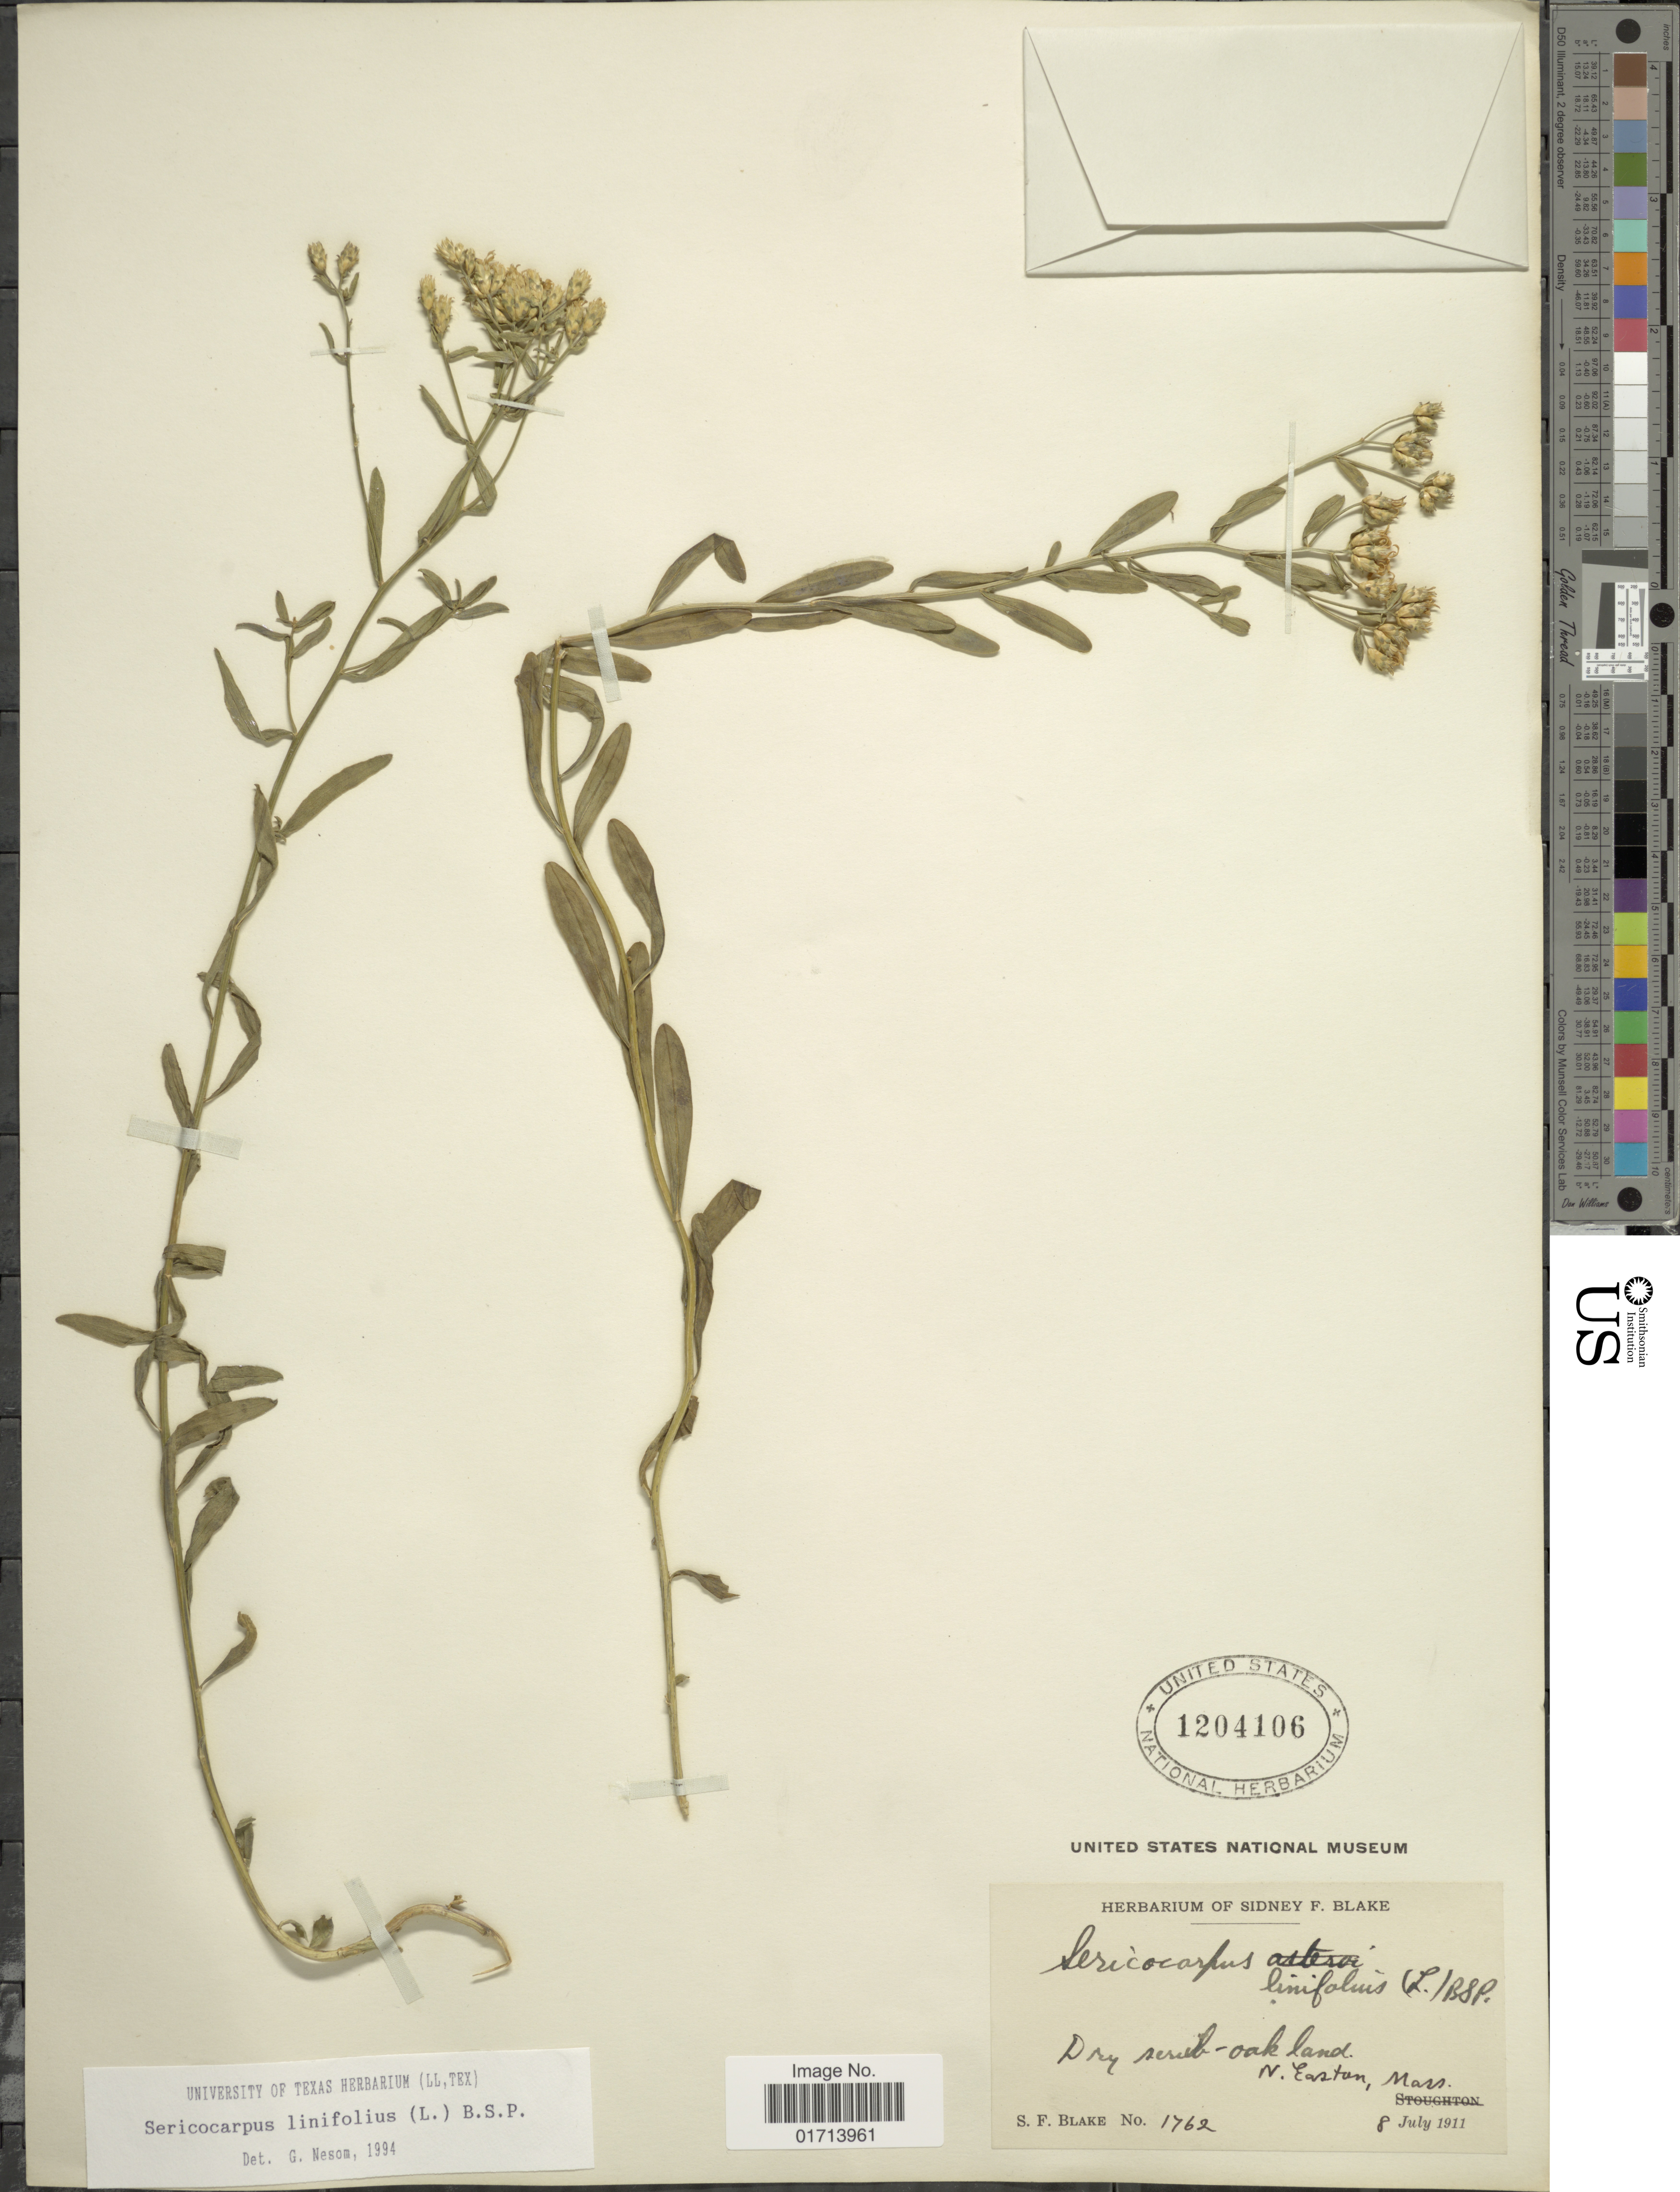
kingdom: Plantae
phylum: Tracheophyta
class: Magnoliopsida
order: Asterales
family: Asteraceae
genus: Sericocarpus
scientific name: Sericocarpus linifolius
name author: (L.) Britton, Stearns & Poggenb.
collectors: S. Blake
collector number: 1762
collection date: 1911-07-08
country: United States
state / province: Massachusetts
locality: N. Easton, Mass.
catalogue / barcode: US 1204106